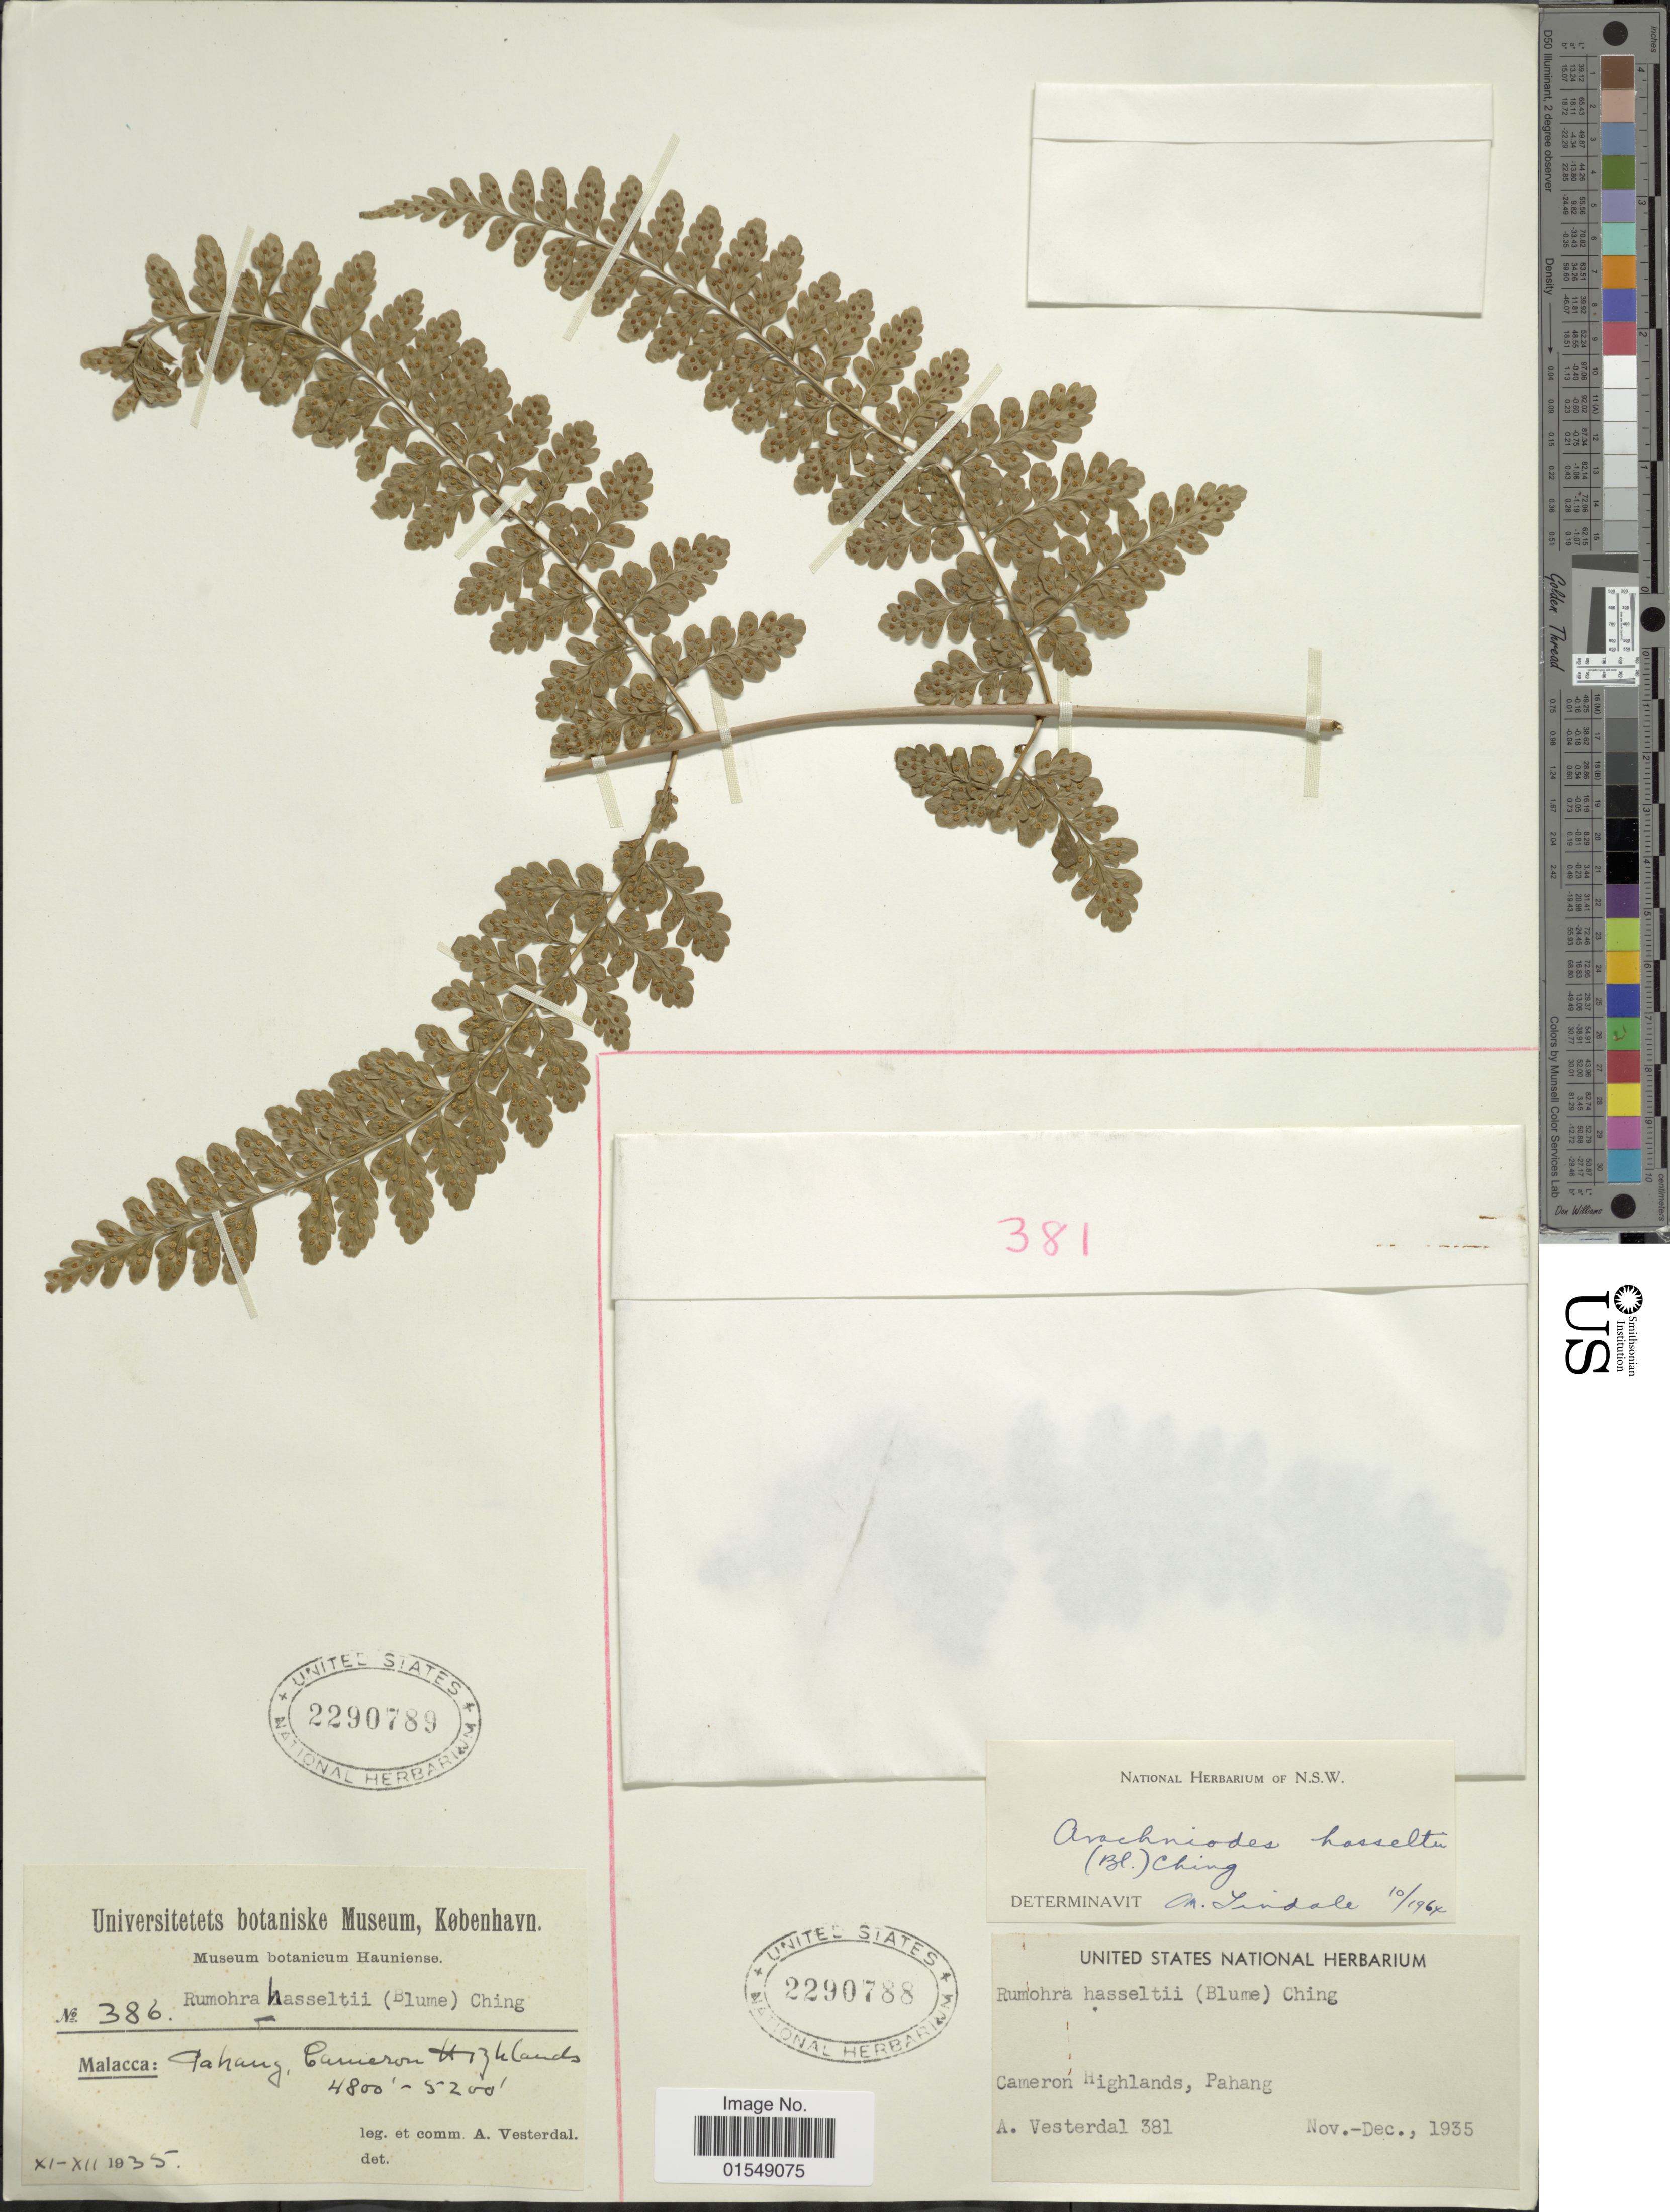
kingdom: Plantae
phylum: Tracheophyta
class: Polypodiopsida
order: Polypodiales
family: Dryopteridaceae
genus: Arachniodes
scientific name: Arachniodes hasseltii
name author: (Blume) Ching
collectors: A. Vesterdal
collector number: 381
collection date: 1935-11/1935-12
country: Malaysia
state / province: Pahang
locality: Cameron Highlands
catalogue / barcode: US 2290788